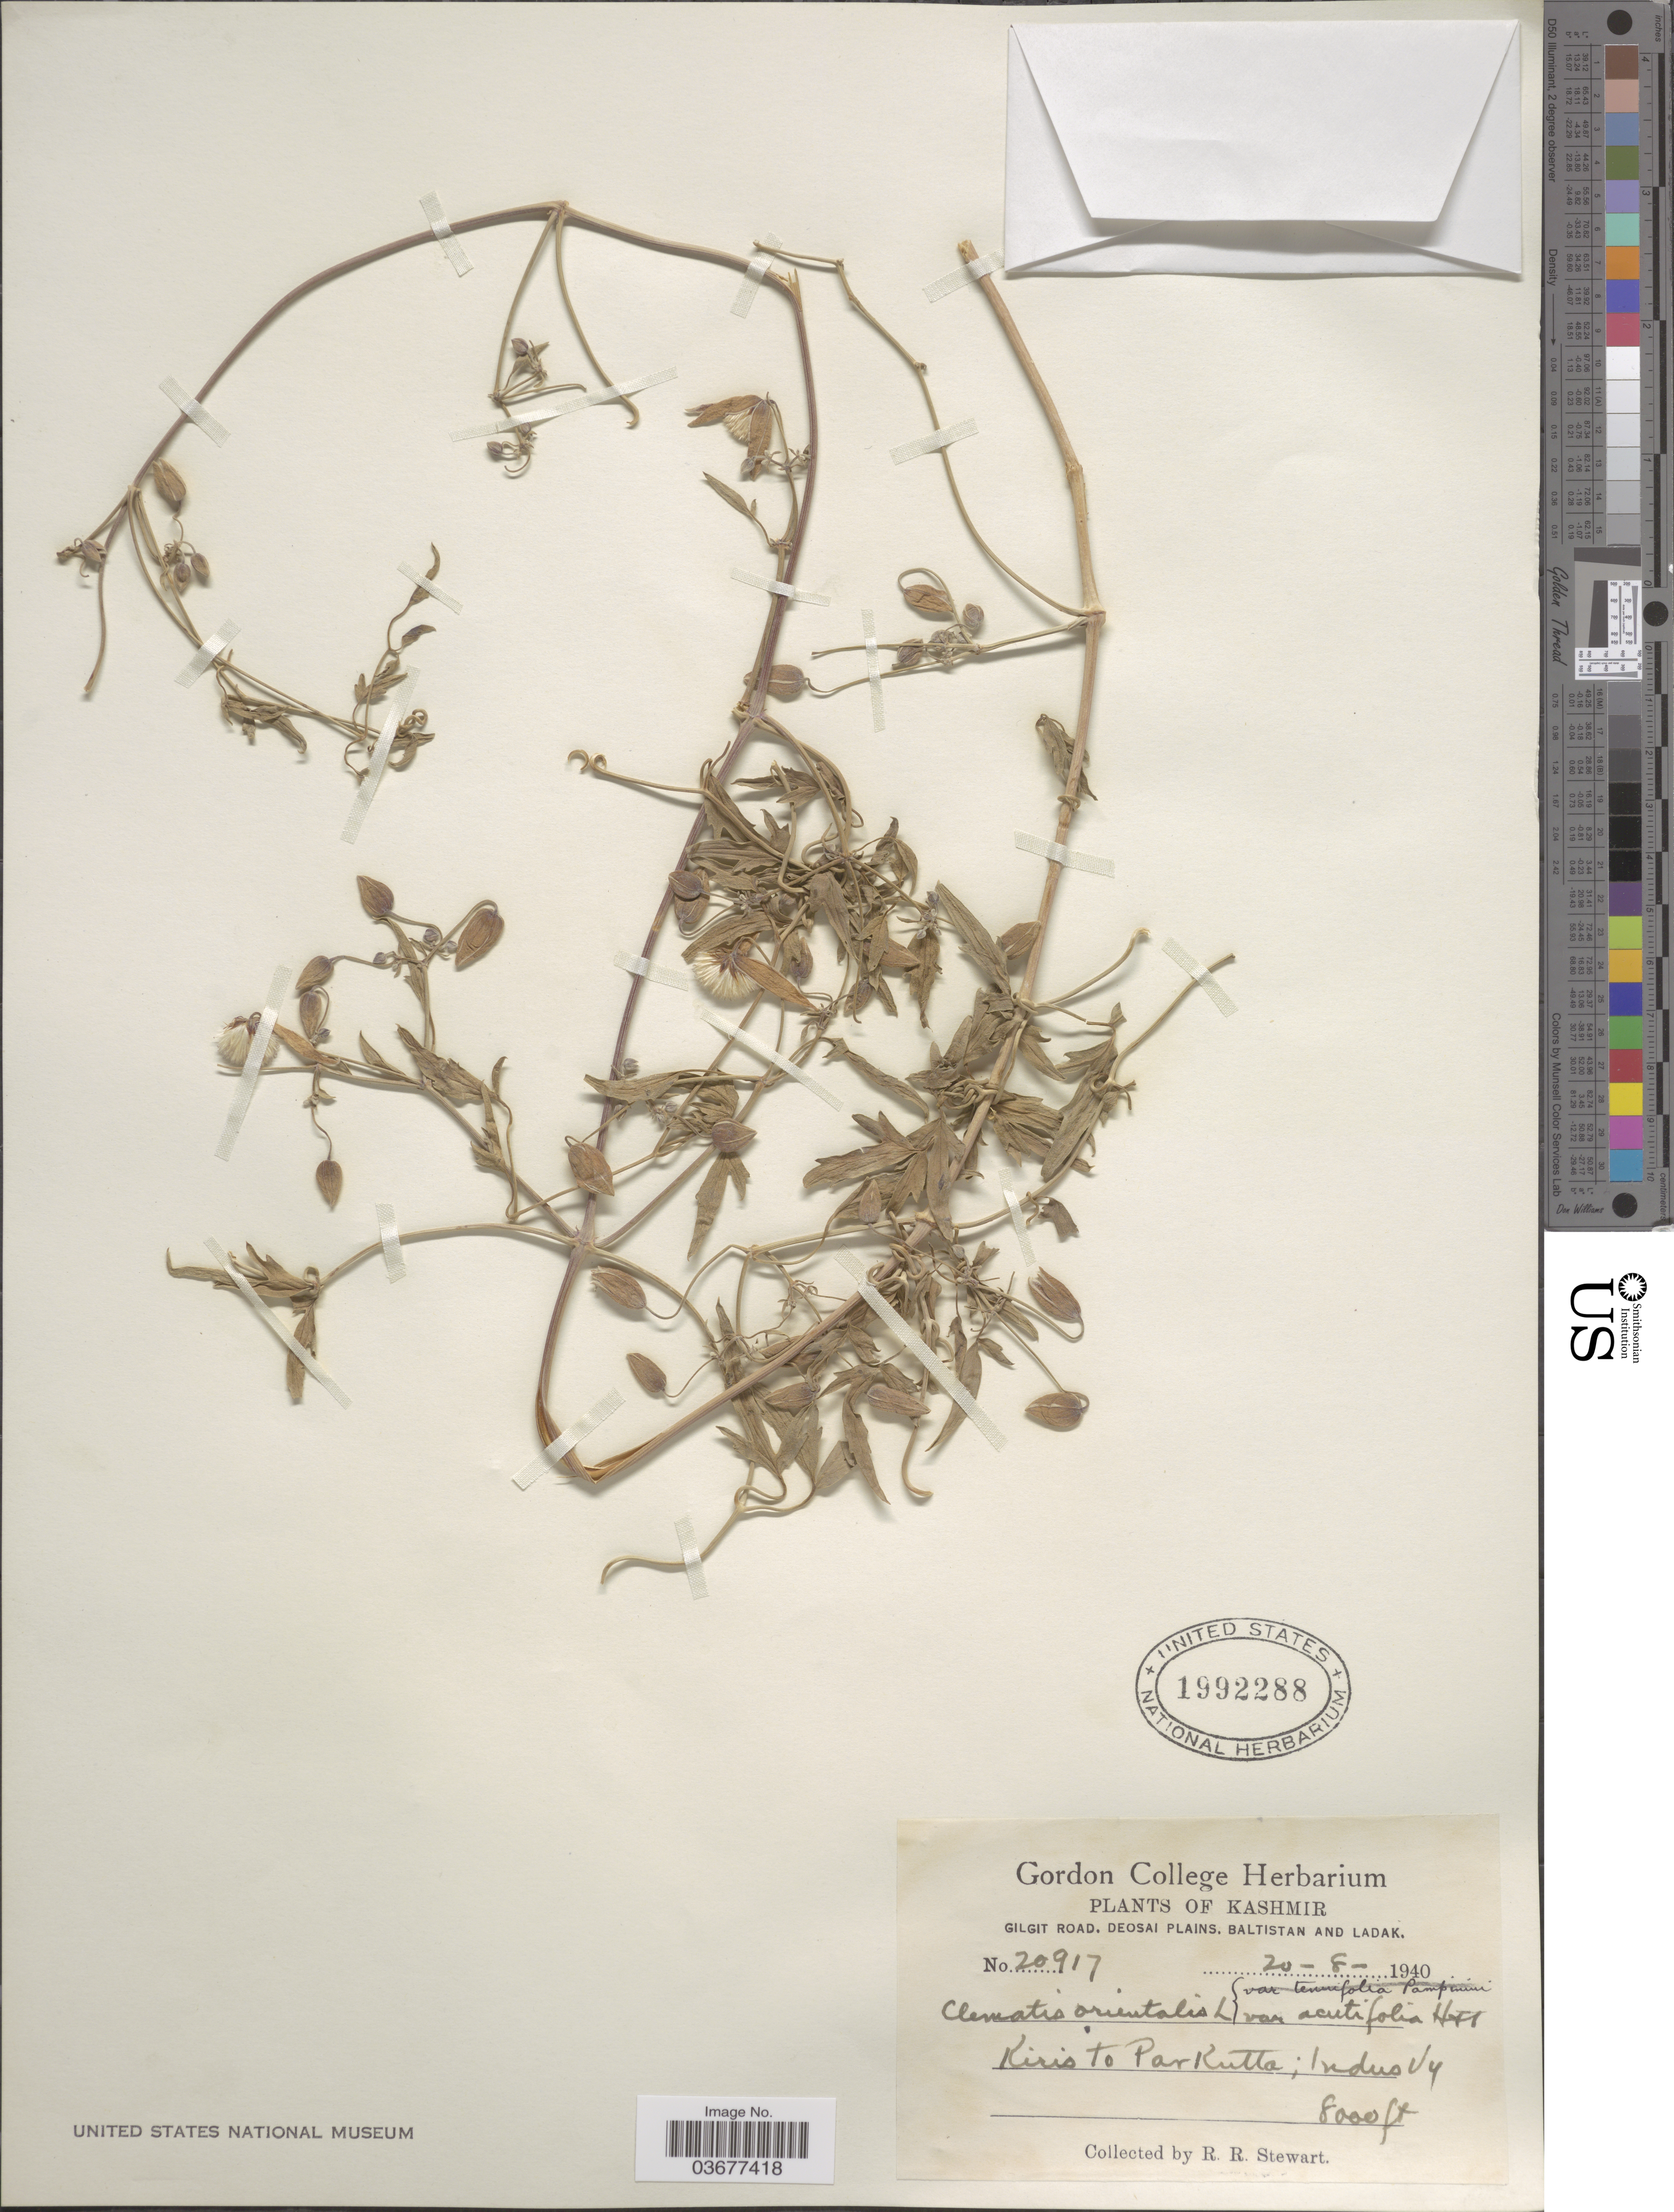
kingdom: Plantae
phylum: Tracheophyta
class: Magnoliopsida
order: Ranunculales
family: Ranunculaceae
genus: Clematis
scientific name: Clematis orientalis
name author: L.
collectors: R. Stewart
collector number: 20917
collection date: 1940-08-20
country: Pakistan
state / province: Gilgit-Baltistan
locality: Kashmir. Gilgit Road, Deosai Plains, Baltistan and Ladak. Kiris to Parkutta; Indus Vy.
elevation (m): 2438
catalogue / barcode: US 1992288